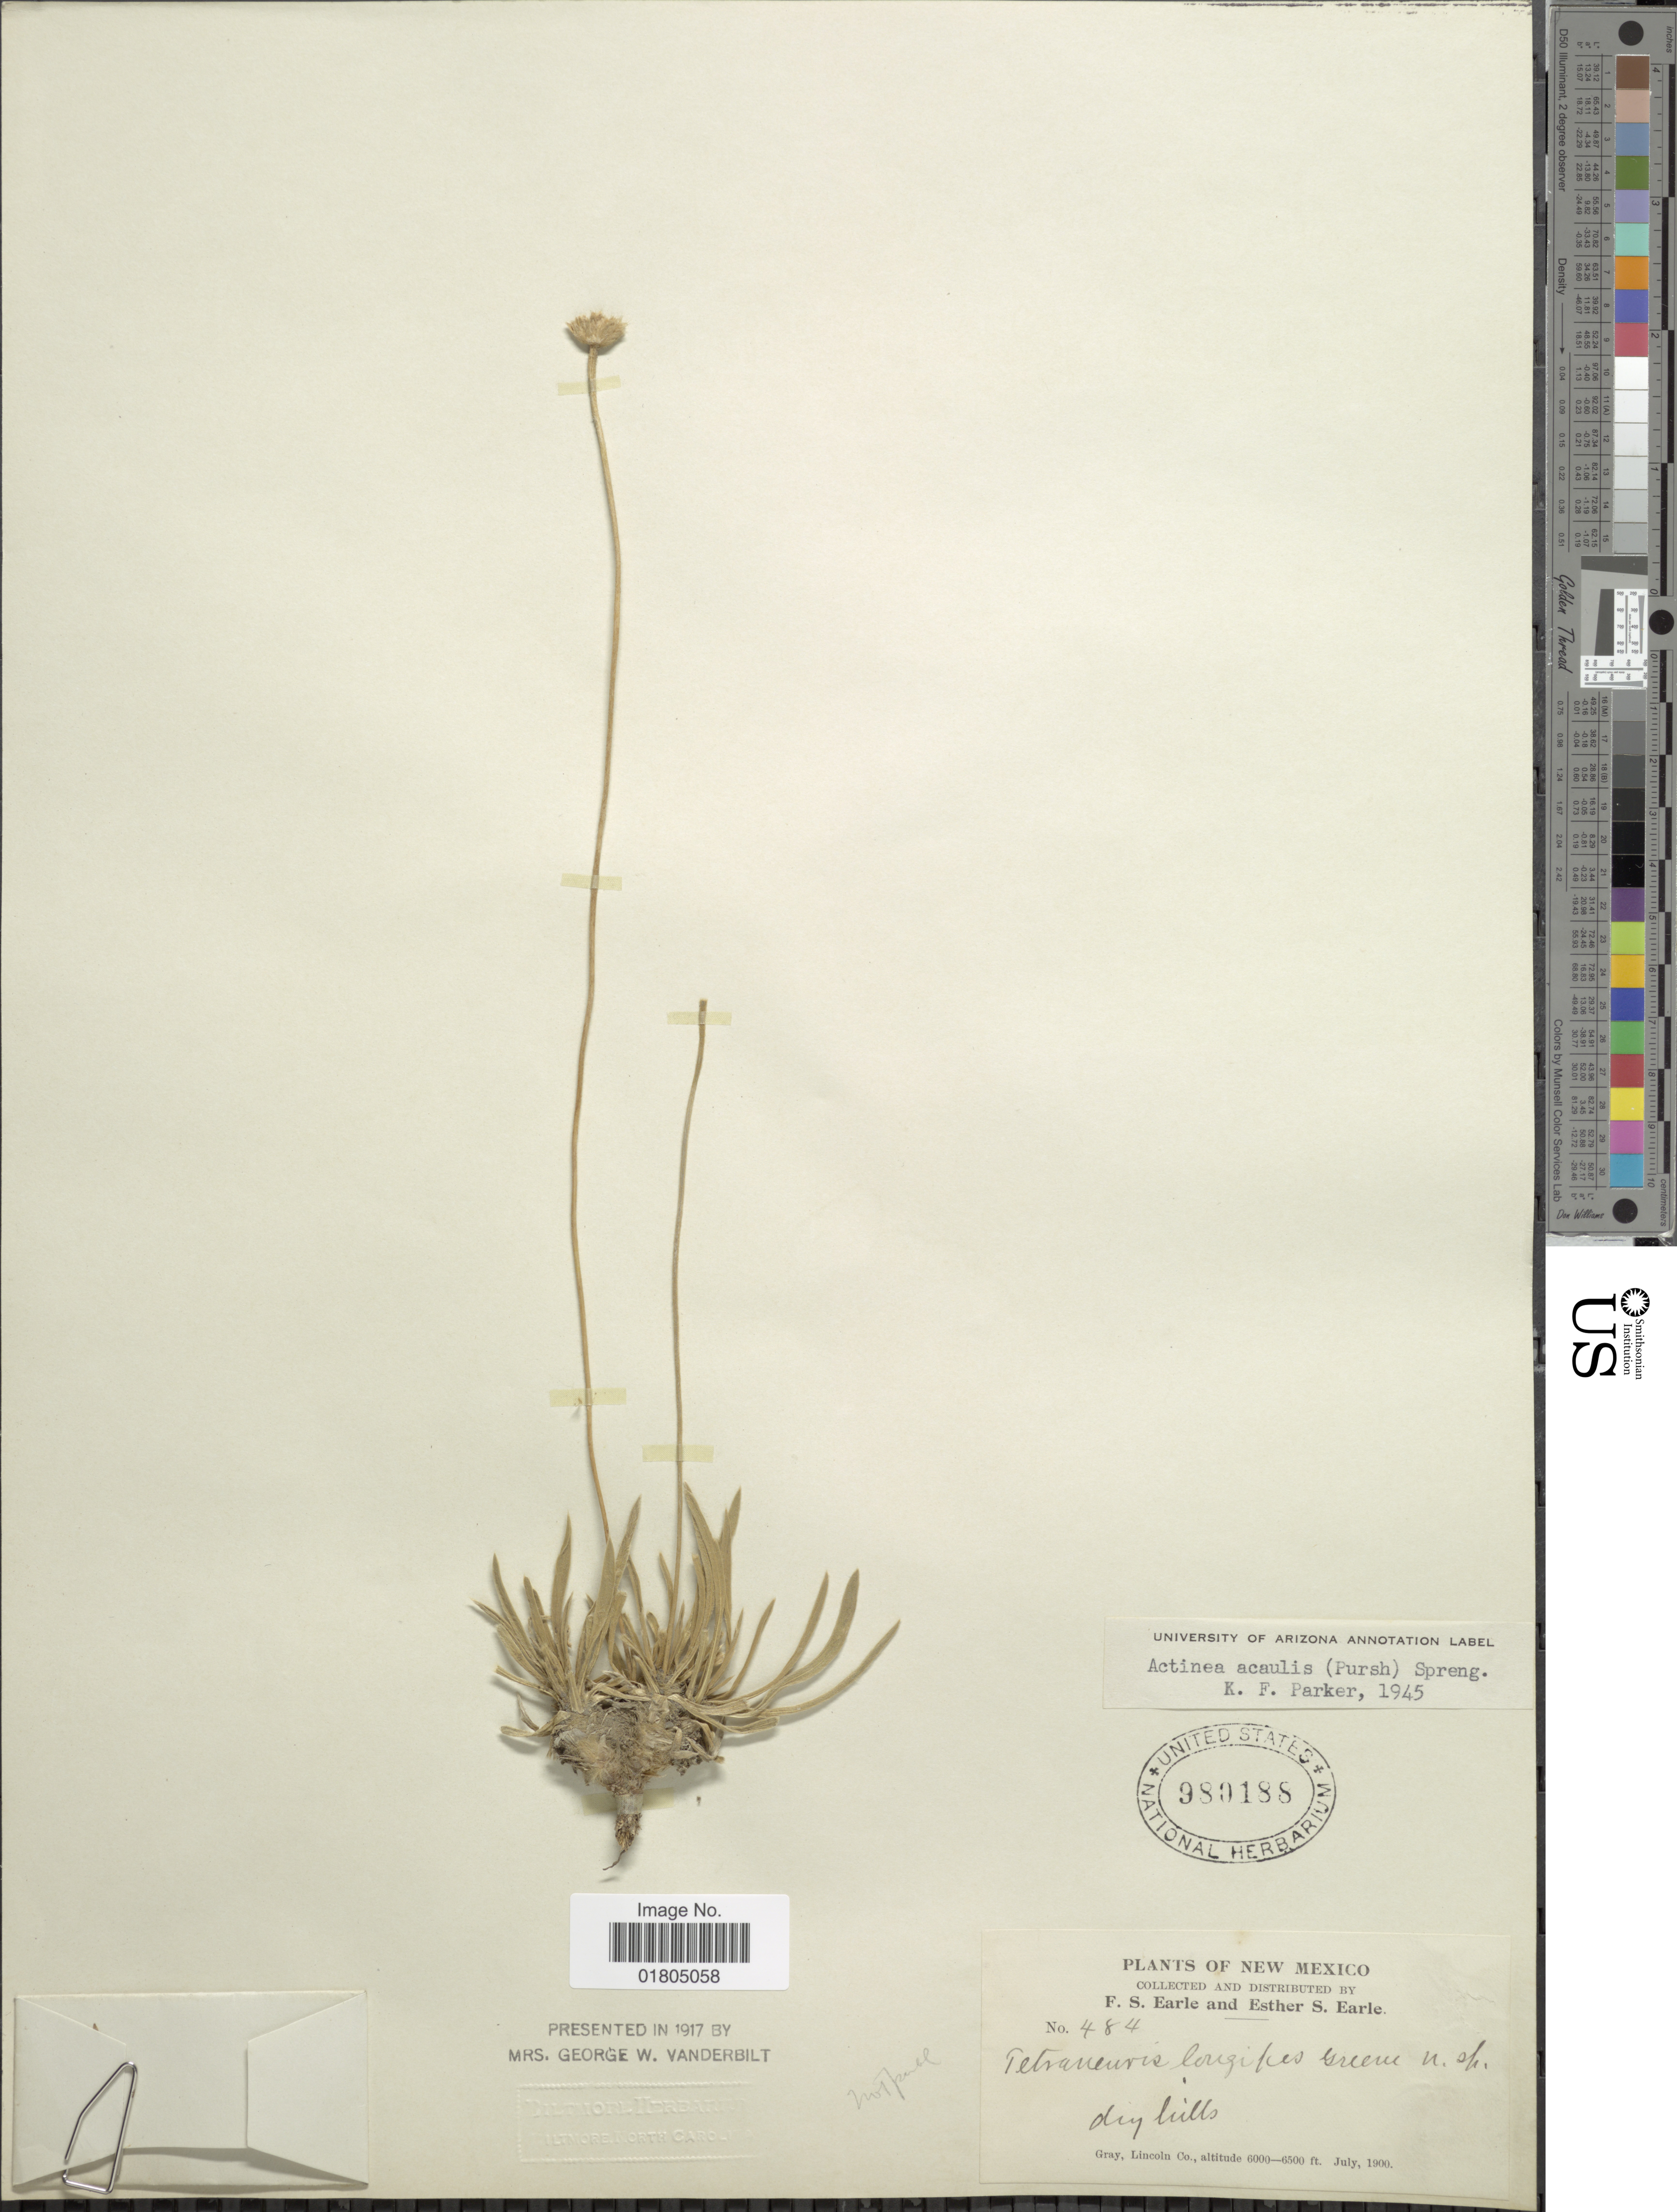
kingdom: Plantae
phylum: Tracheophyta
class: Magnoliopsida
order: Asterales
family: Asteraceae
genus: Actinea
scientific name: Actinea acaulis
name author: (Pursh) Spreng.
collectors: F. S. Earle & E. S. Earle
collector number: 484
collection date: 1900-07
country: United States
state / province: New Mexico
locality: Gray, Lincoln Co.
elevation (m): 1829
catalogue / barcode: US 980188